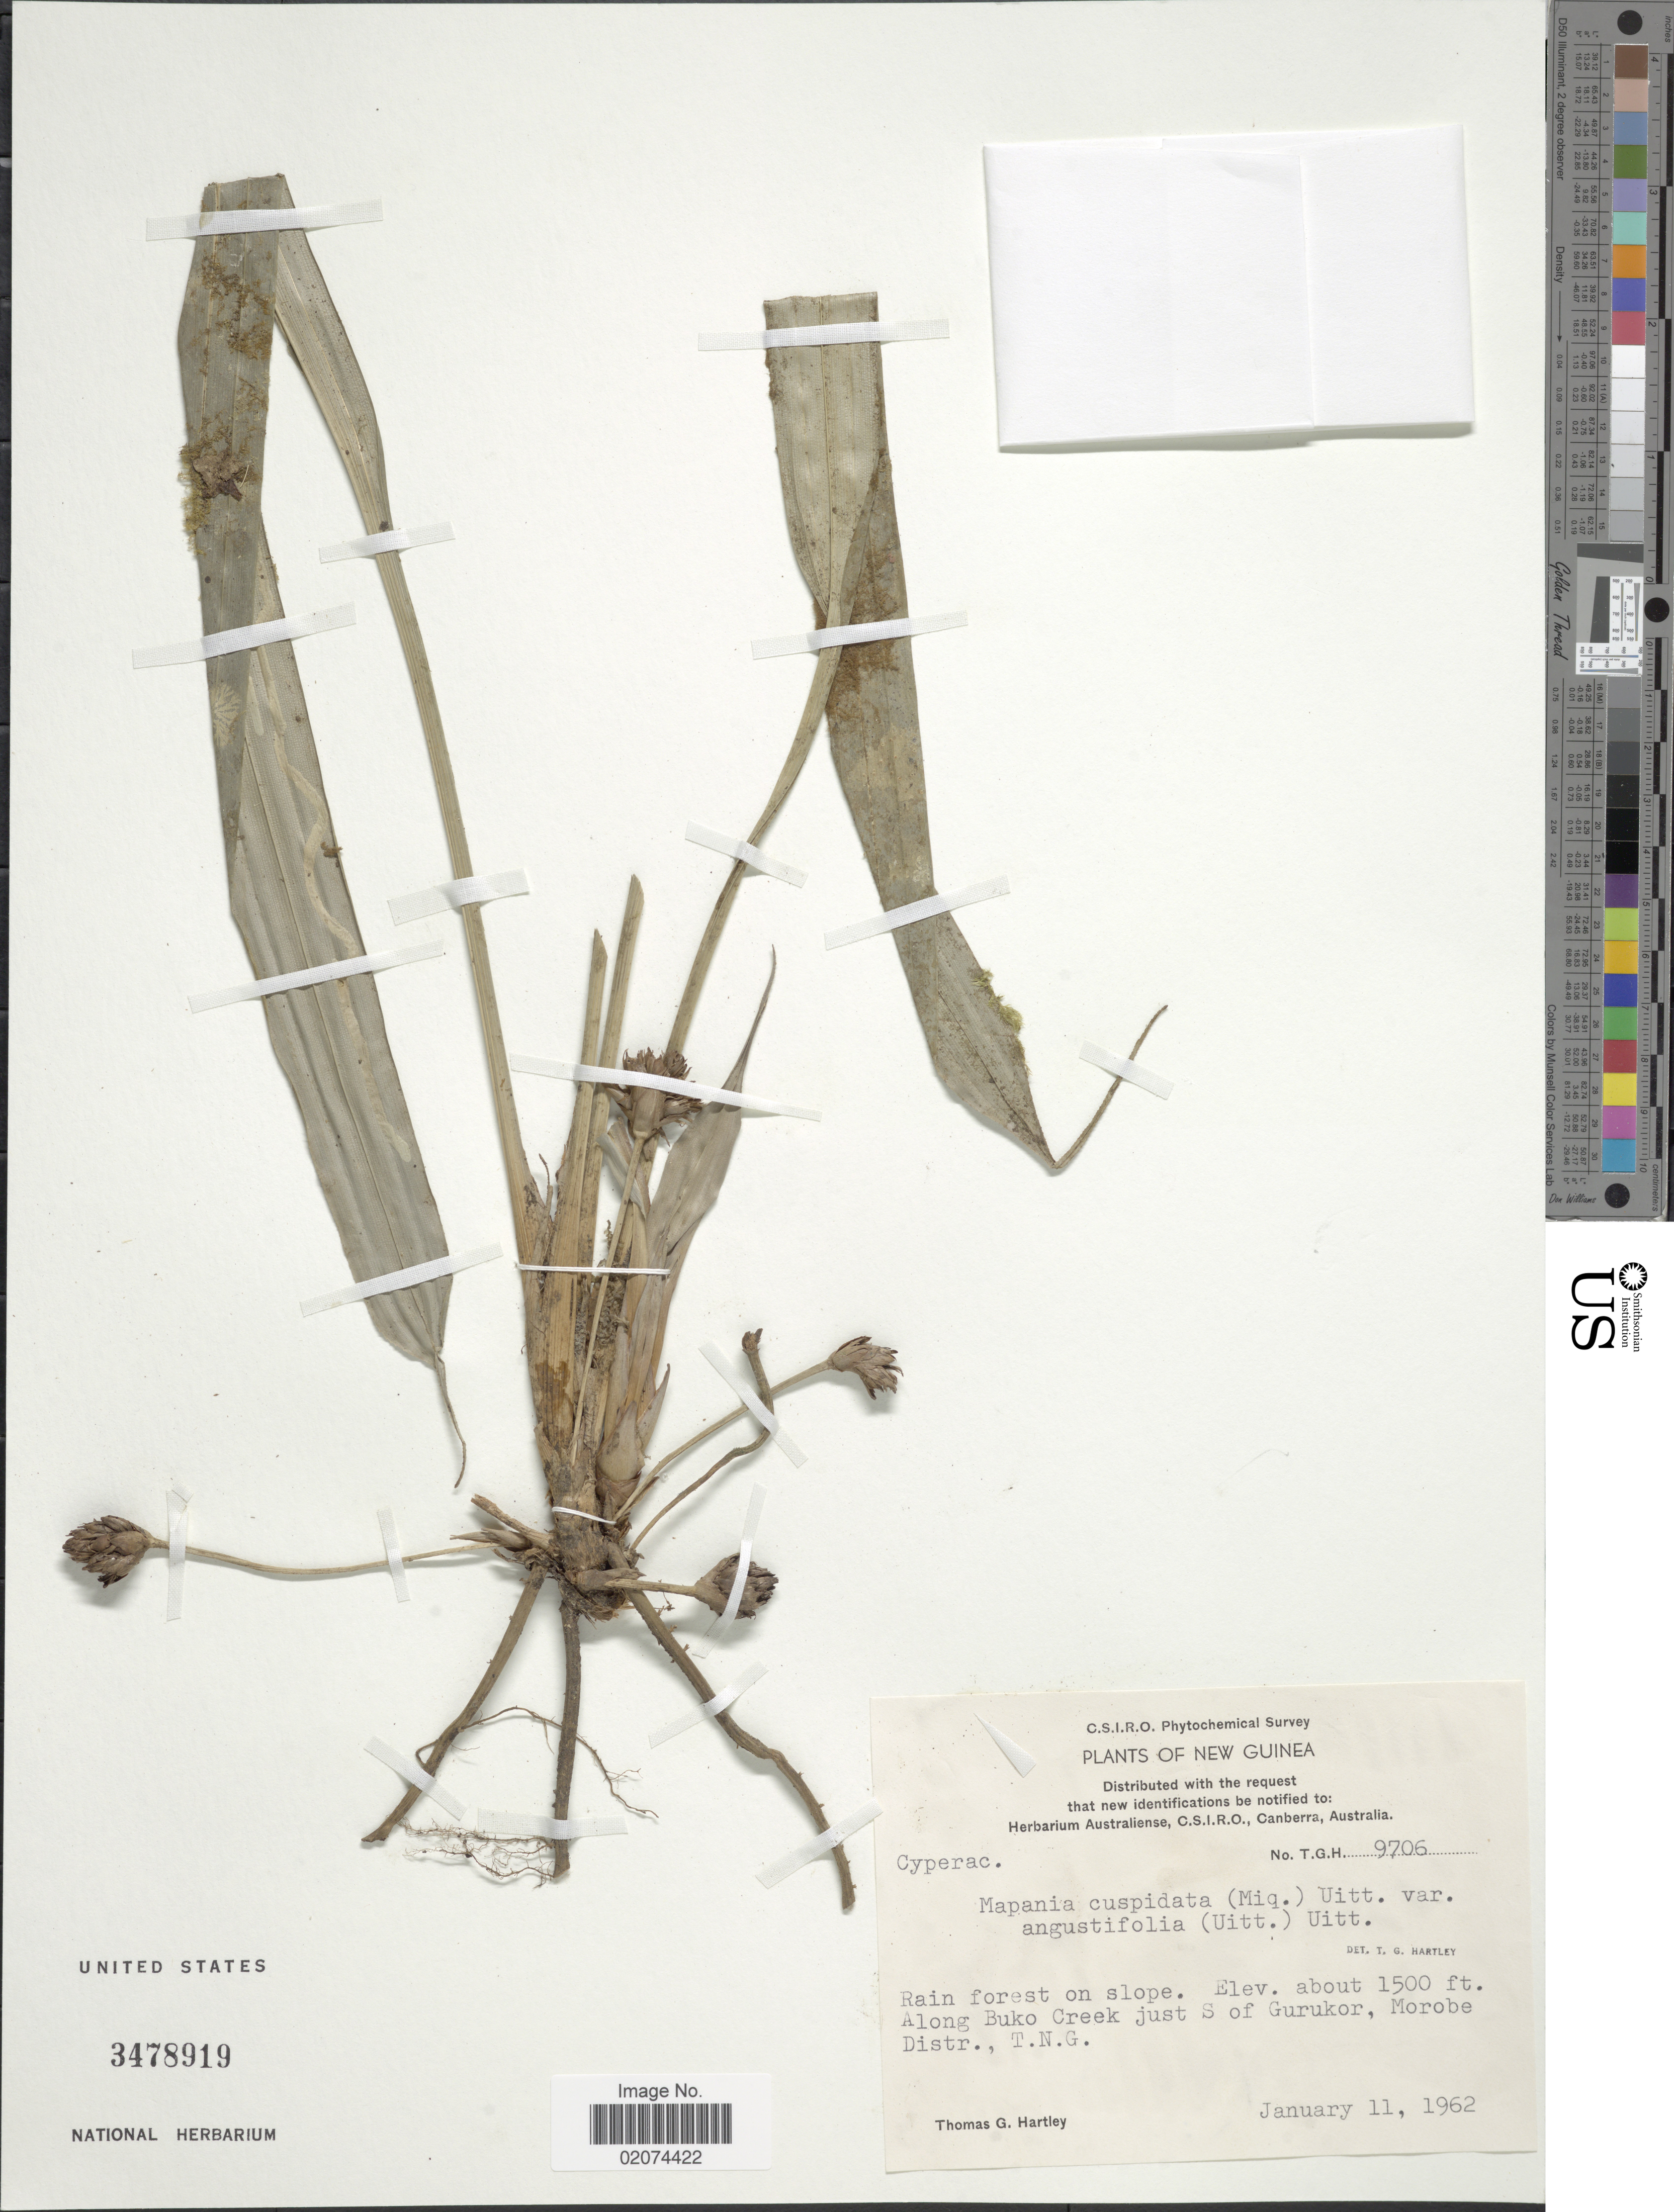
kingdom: Plantae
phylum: Tracheophyta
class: Liliopsida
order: Poales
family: Cyperaceae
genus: Mapania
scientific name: Mapania cuspidata var. angustifolia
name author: (Uittien) Uittien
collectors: T. G. Hartley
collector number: T.G.H.9706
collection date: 1962-01-11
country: Papua New Guinea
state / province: Morobe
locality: New Guinea. Along Buko Creek just S of Gurukur, Morobe Distr., T.N.G.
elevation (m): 457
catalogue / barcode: US 3478919